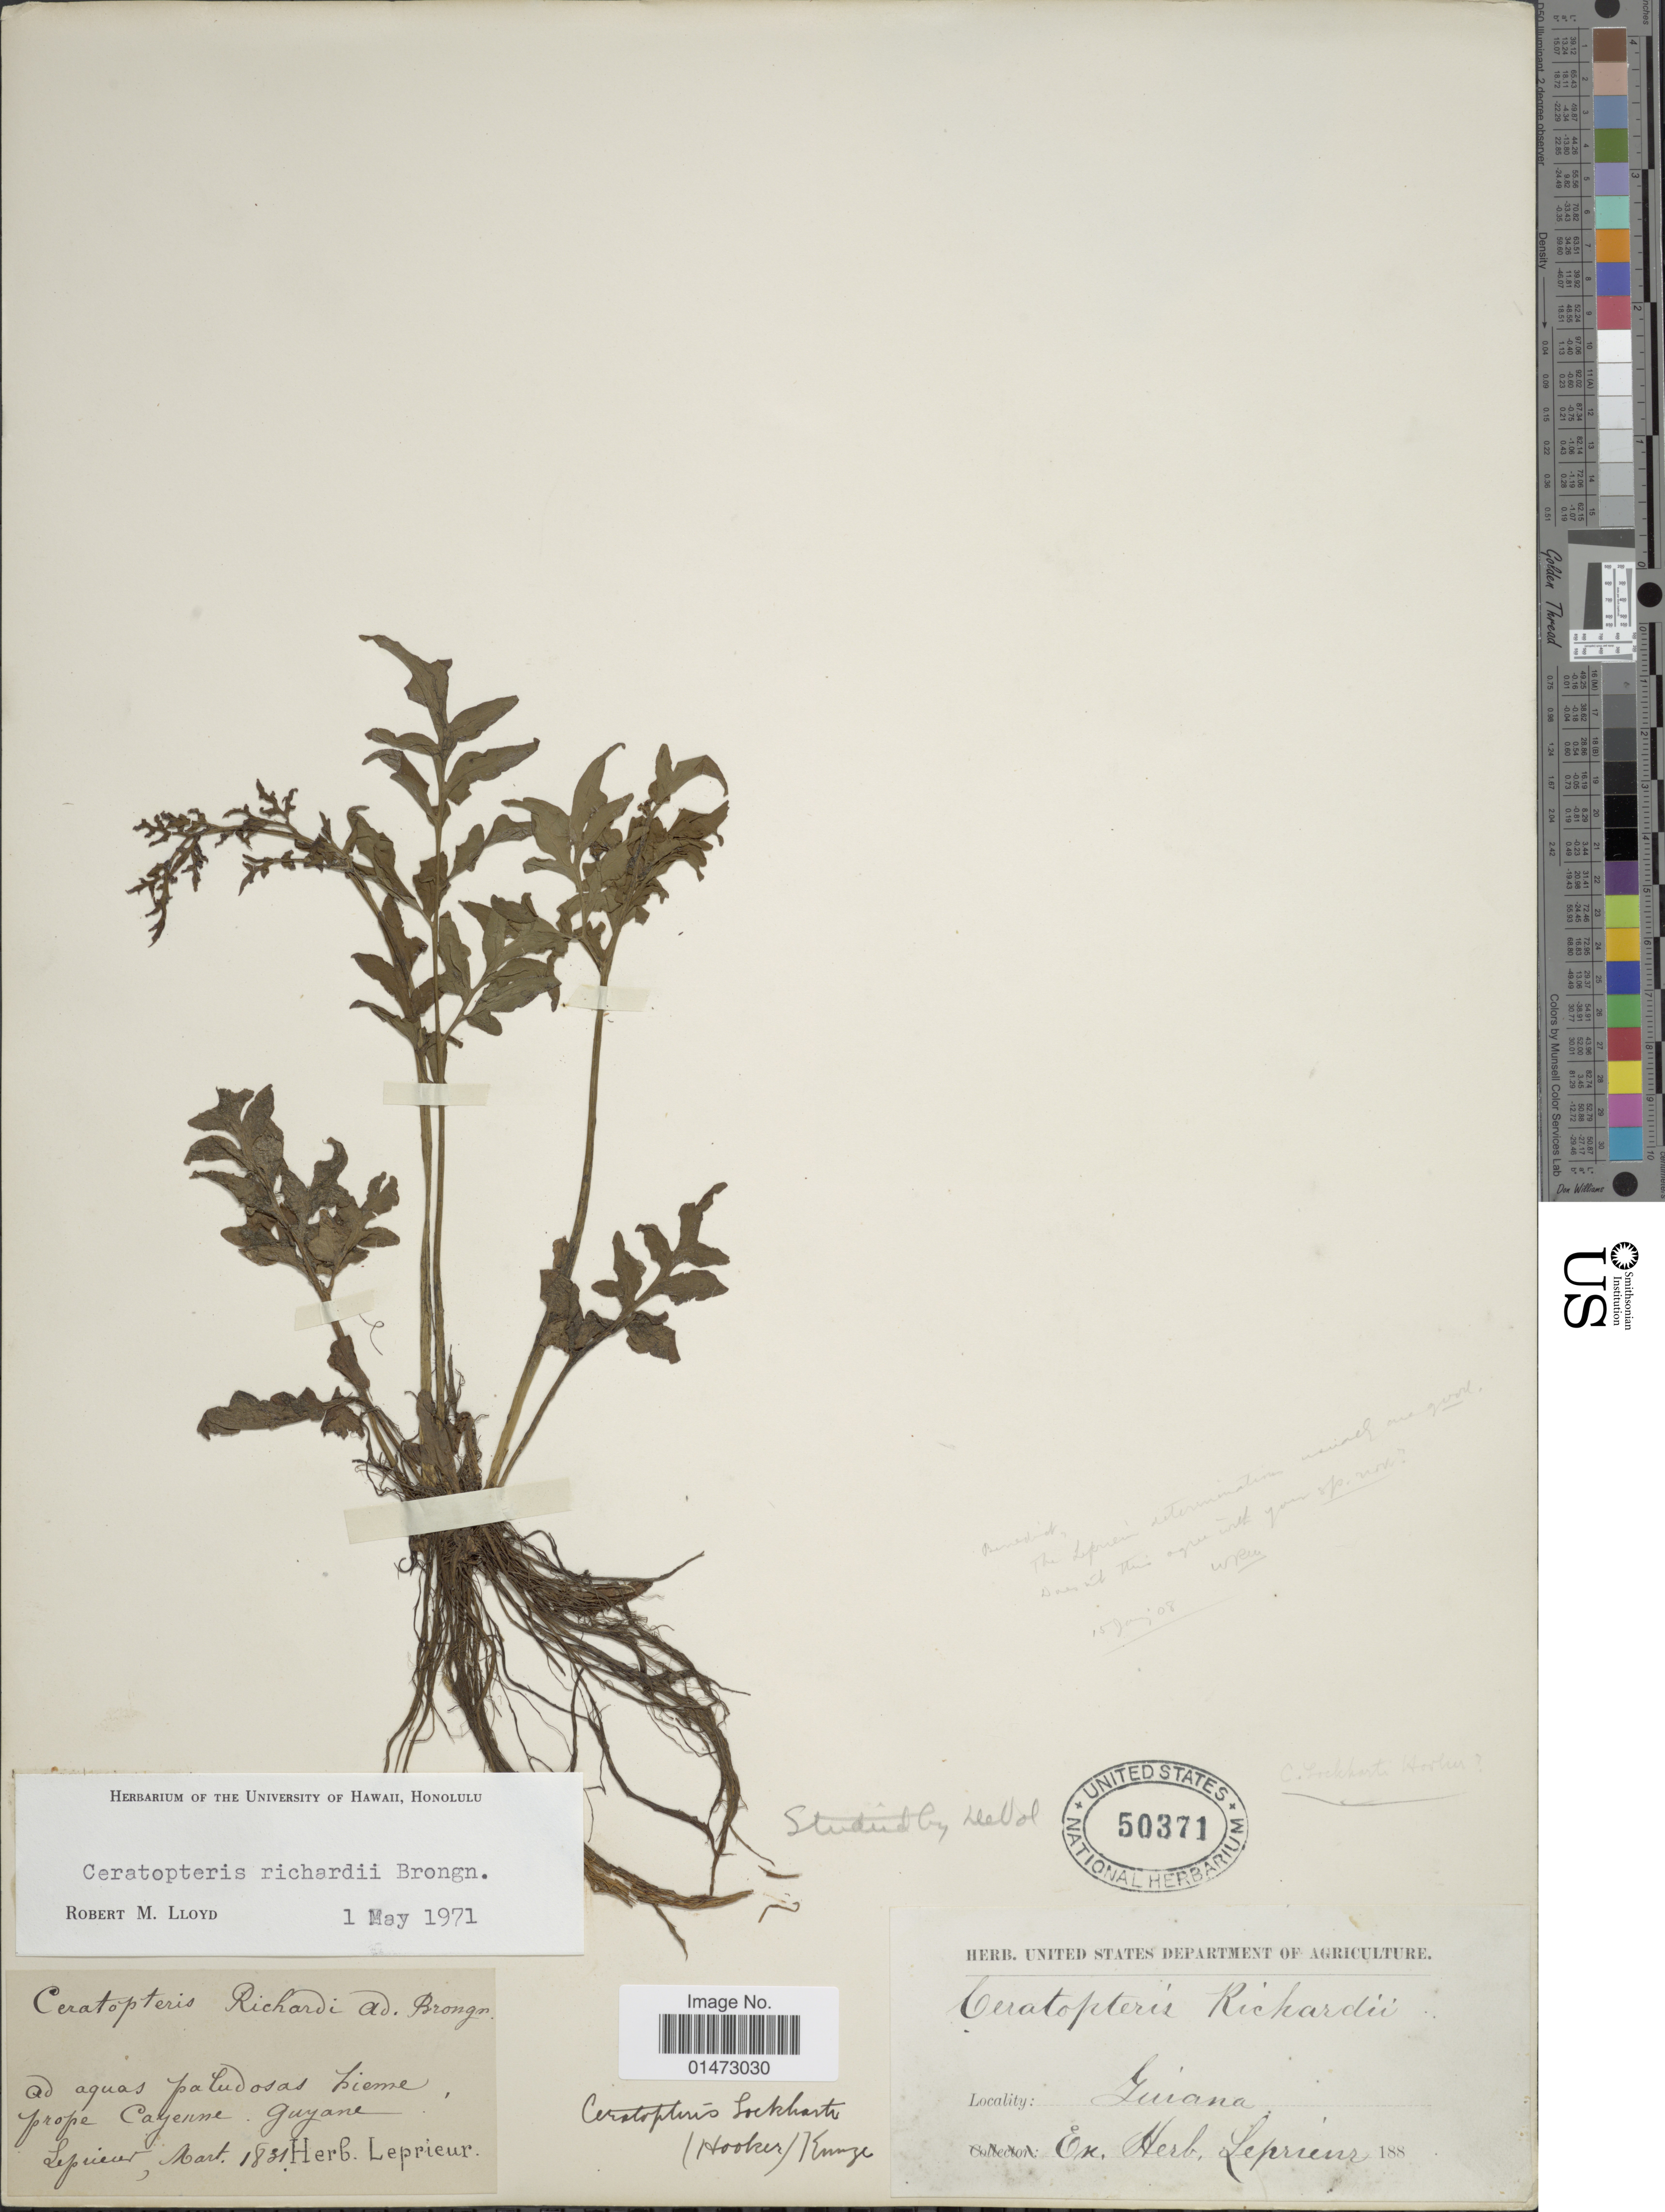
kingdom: Plantae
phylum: Tracheophyta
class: Polypodiopsida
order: Polypodiales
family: Pteridaceae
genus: Ceratopteris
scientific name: Ceratopteris richardii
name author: Brongn.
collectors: ex herb. Leprieur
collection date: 1831-03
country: French Guiana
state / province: Cayenne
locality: Ad aquas paludosas bieme, prope Cayenne, Guyane.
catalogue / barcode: US 50371